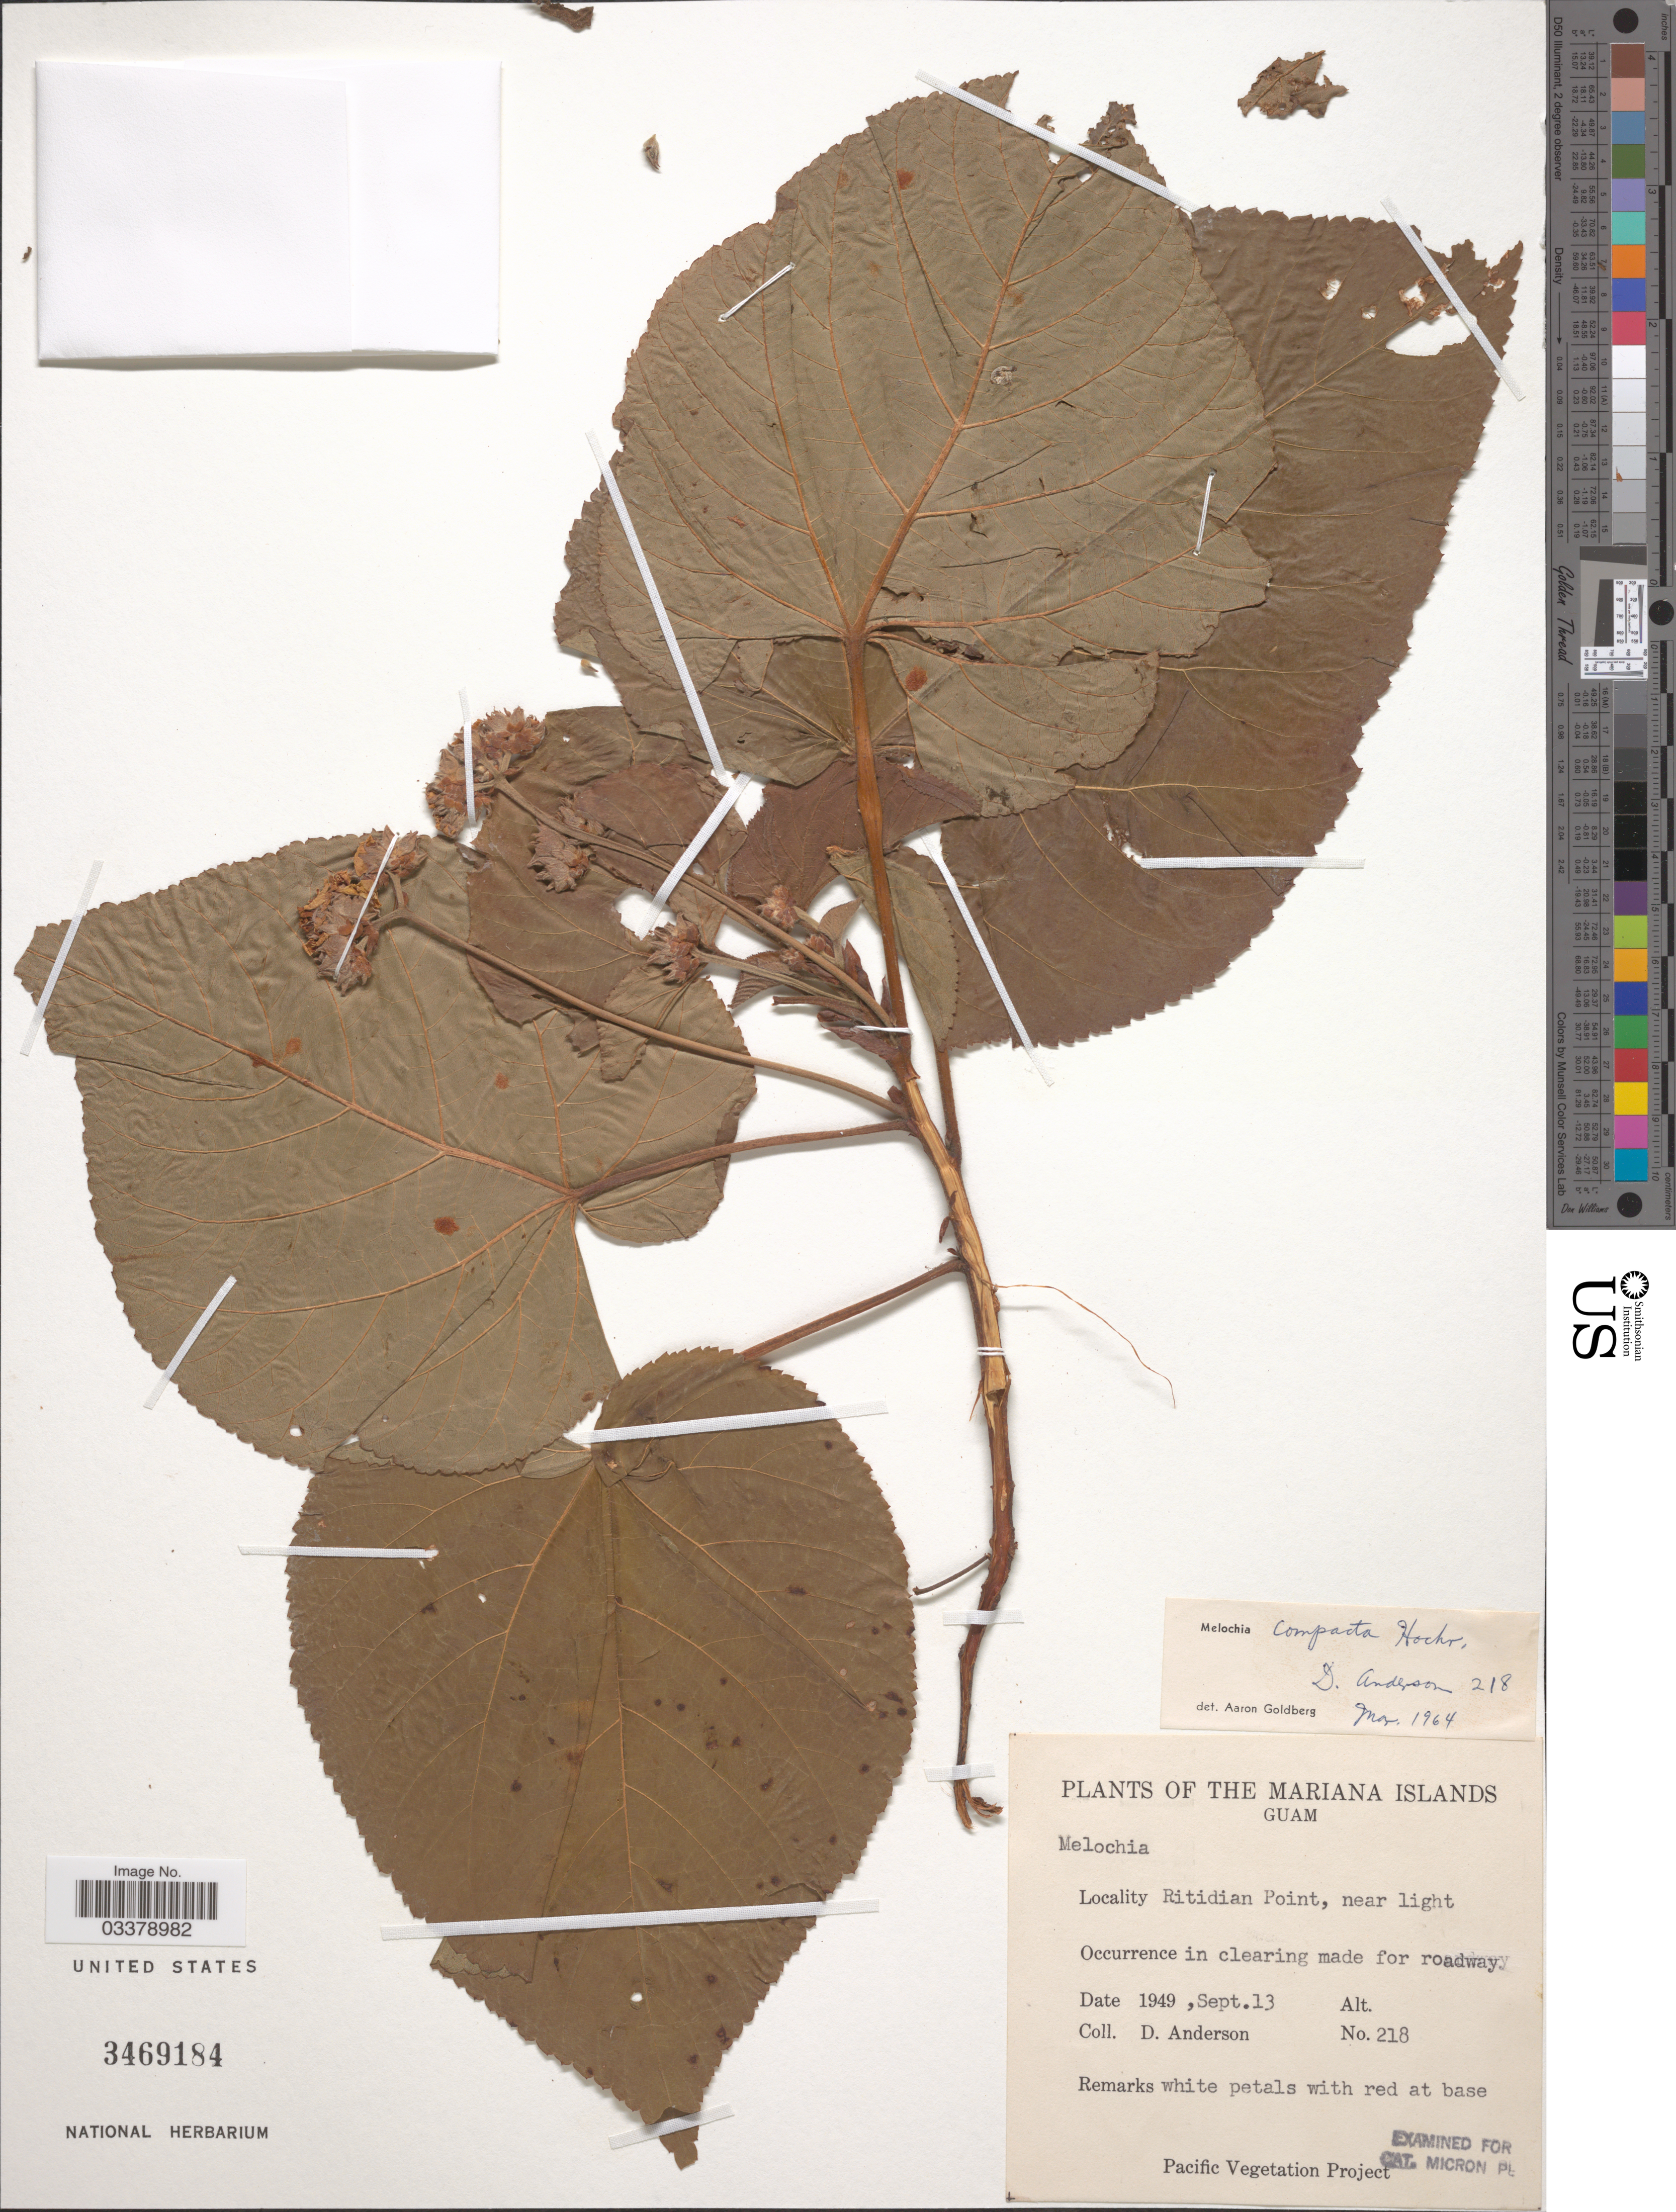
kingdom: Plantae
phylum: Tracheophyta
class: Magnoliopsida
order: Malvales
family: Malvaceae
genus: Melochia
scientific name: Melochia compacta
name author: Hochr.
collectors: D. Anderson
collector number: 218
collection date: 1949-09-13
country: Guam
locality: The Mariana Islands, Ritidian Point, near light.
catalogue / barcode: US 3469184